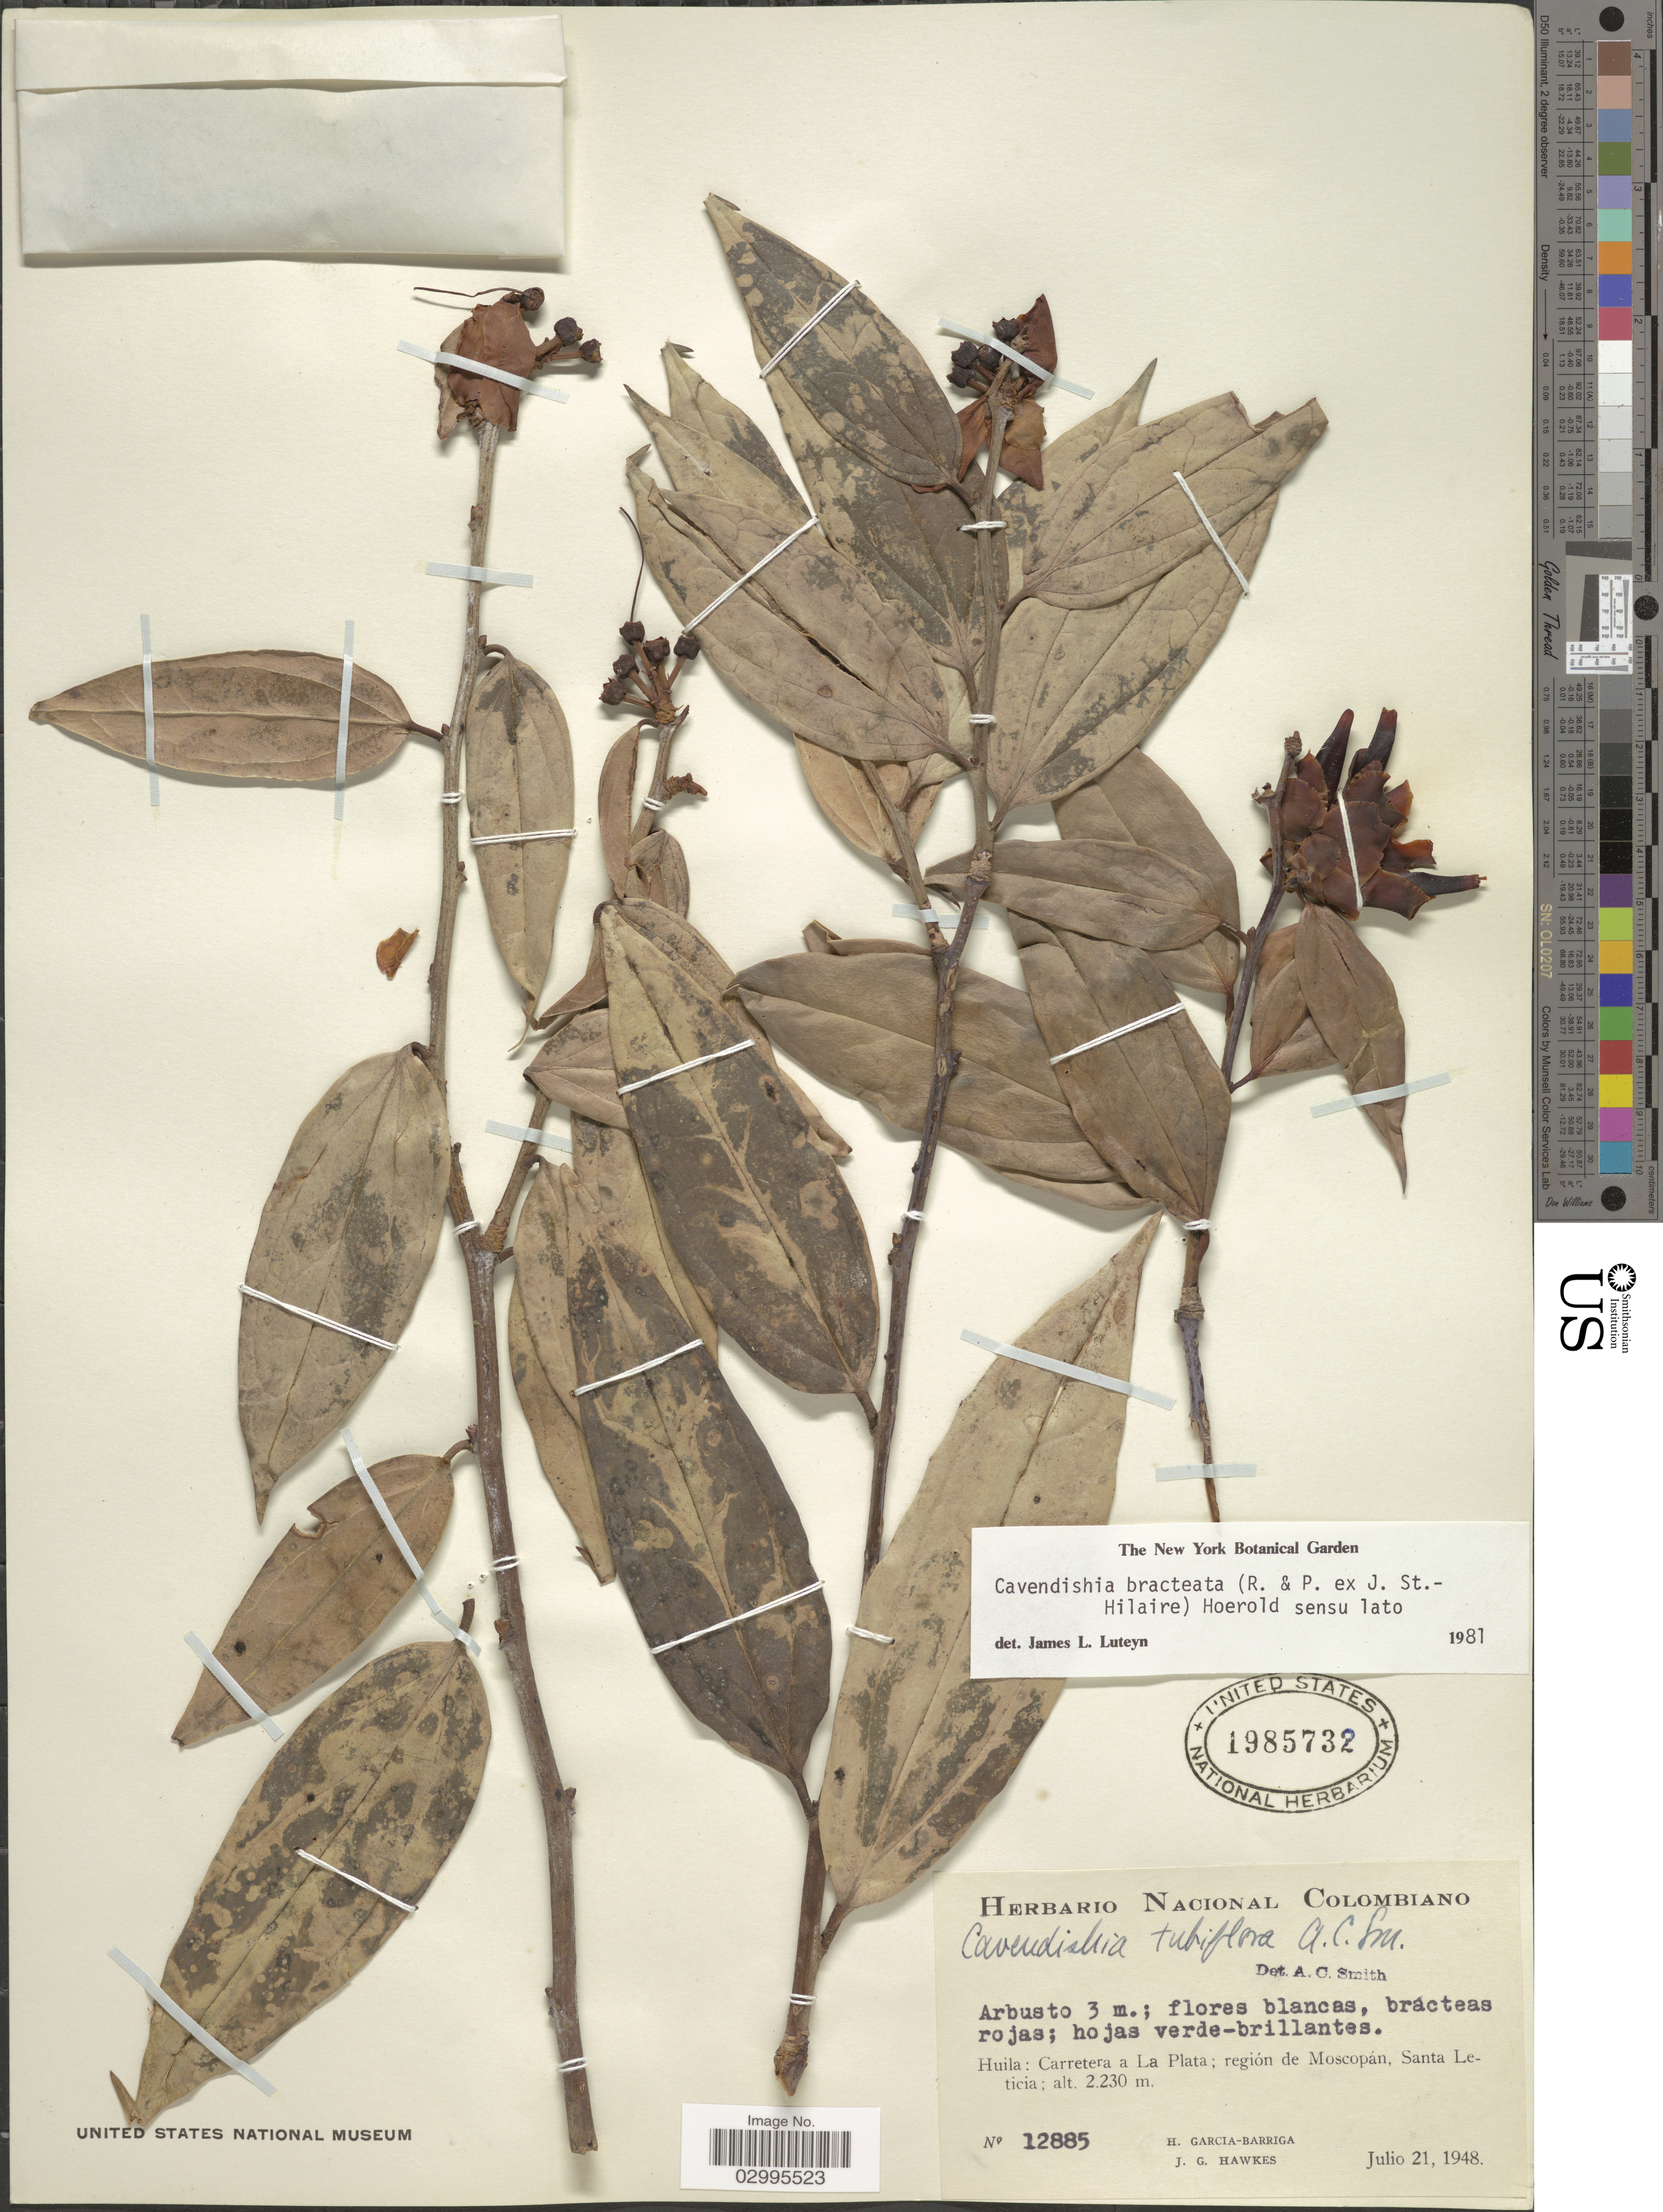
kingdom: Plantae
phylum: Tracheophyta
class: Magnoliopsida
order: Ericales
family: Ericaceae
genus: Cavendishia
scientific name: Cavendishia bracteata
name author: (Ruiz & Pav. ex J. St.-Hil.) Hoerold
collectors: H. García Barriga & J. Hawkes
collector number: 12885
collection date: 1948-07-21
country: Colombia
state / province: Huila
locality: Carretera a La Plata; regón Moscopán, Santa Leticia.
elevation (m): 2230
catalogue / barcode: US 1985732